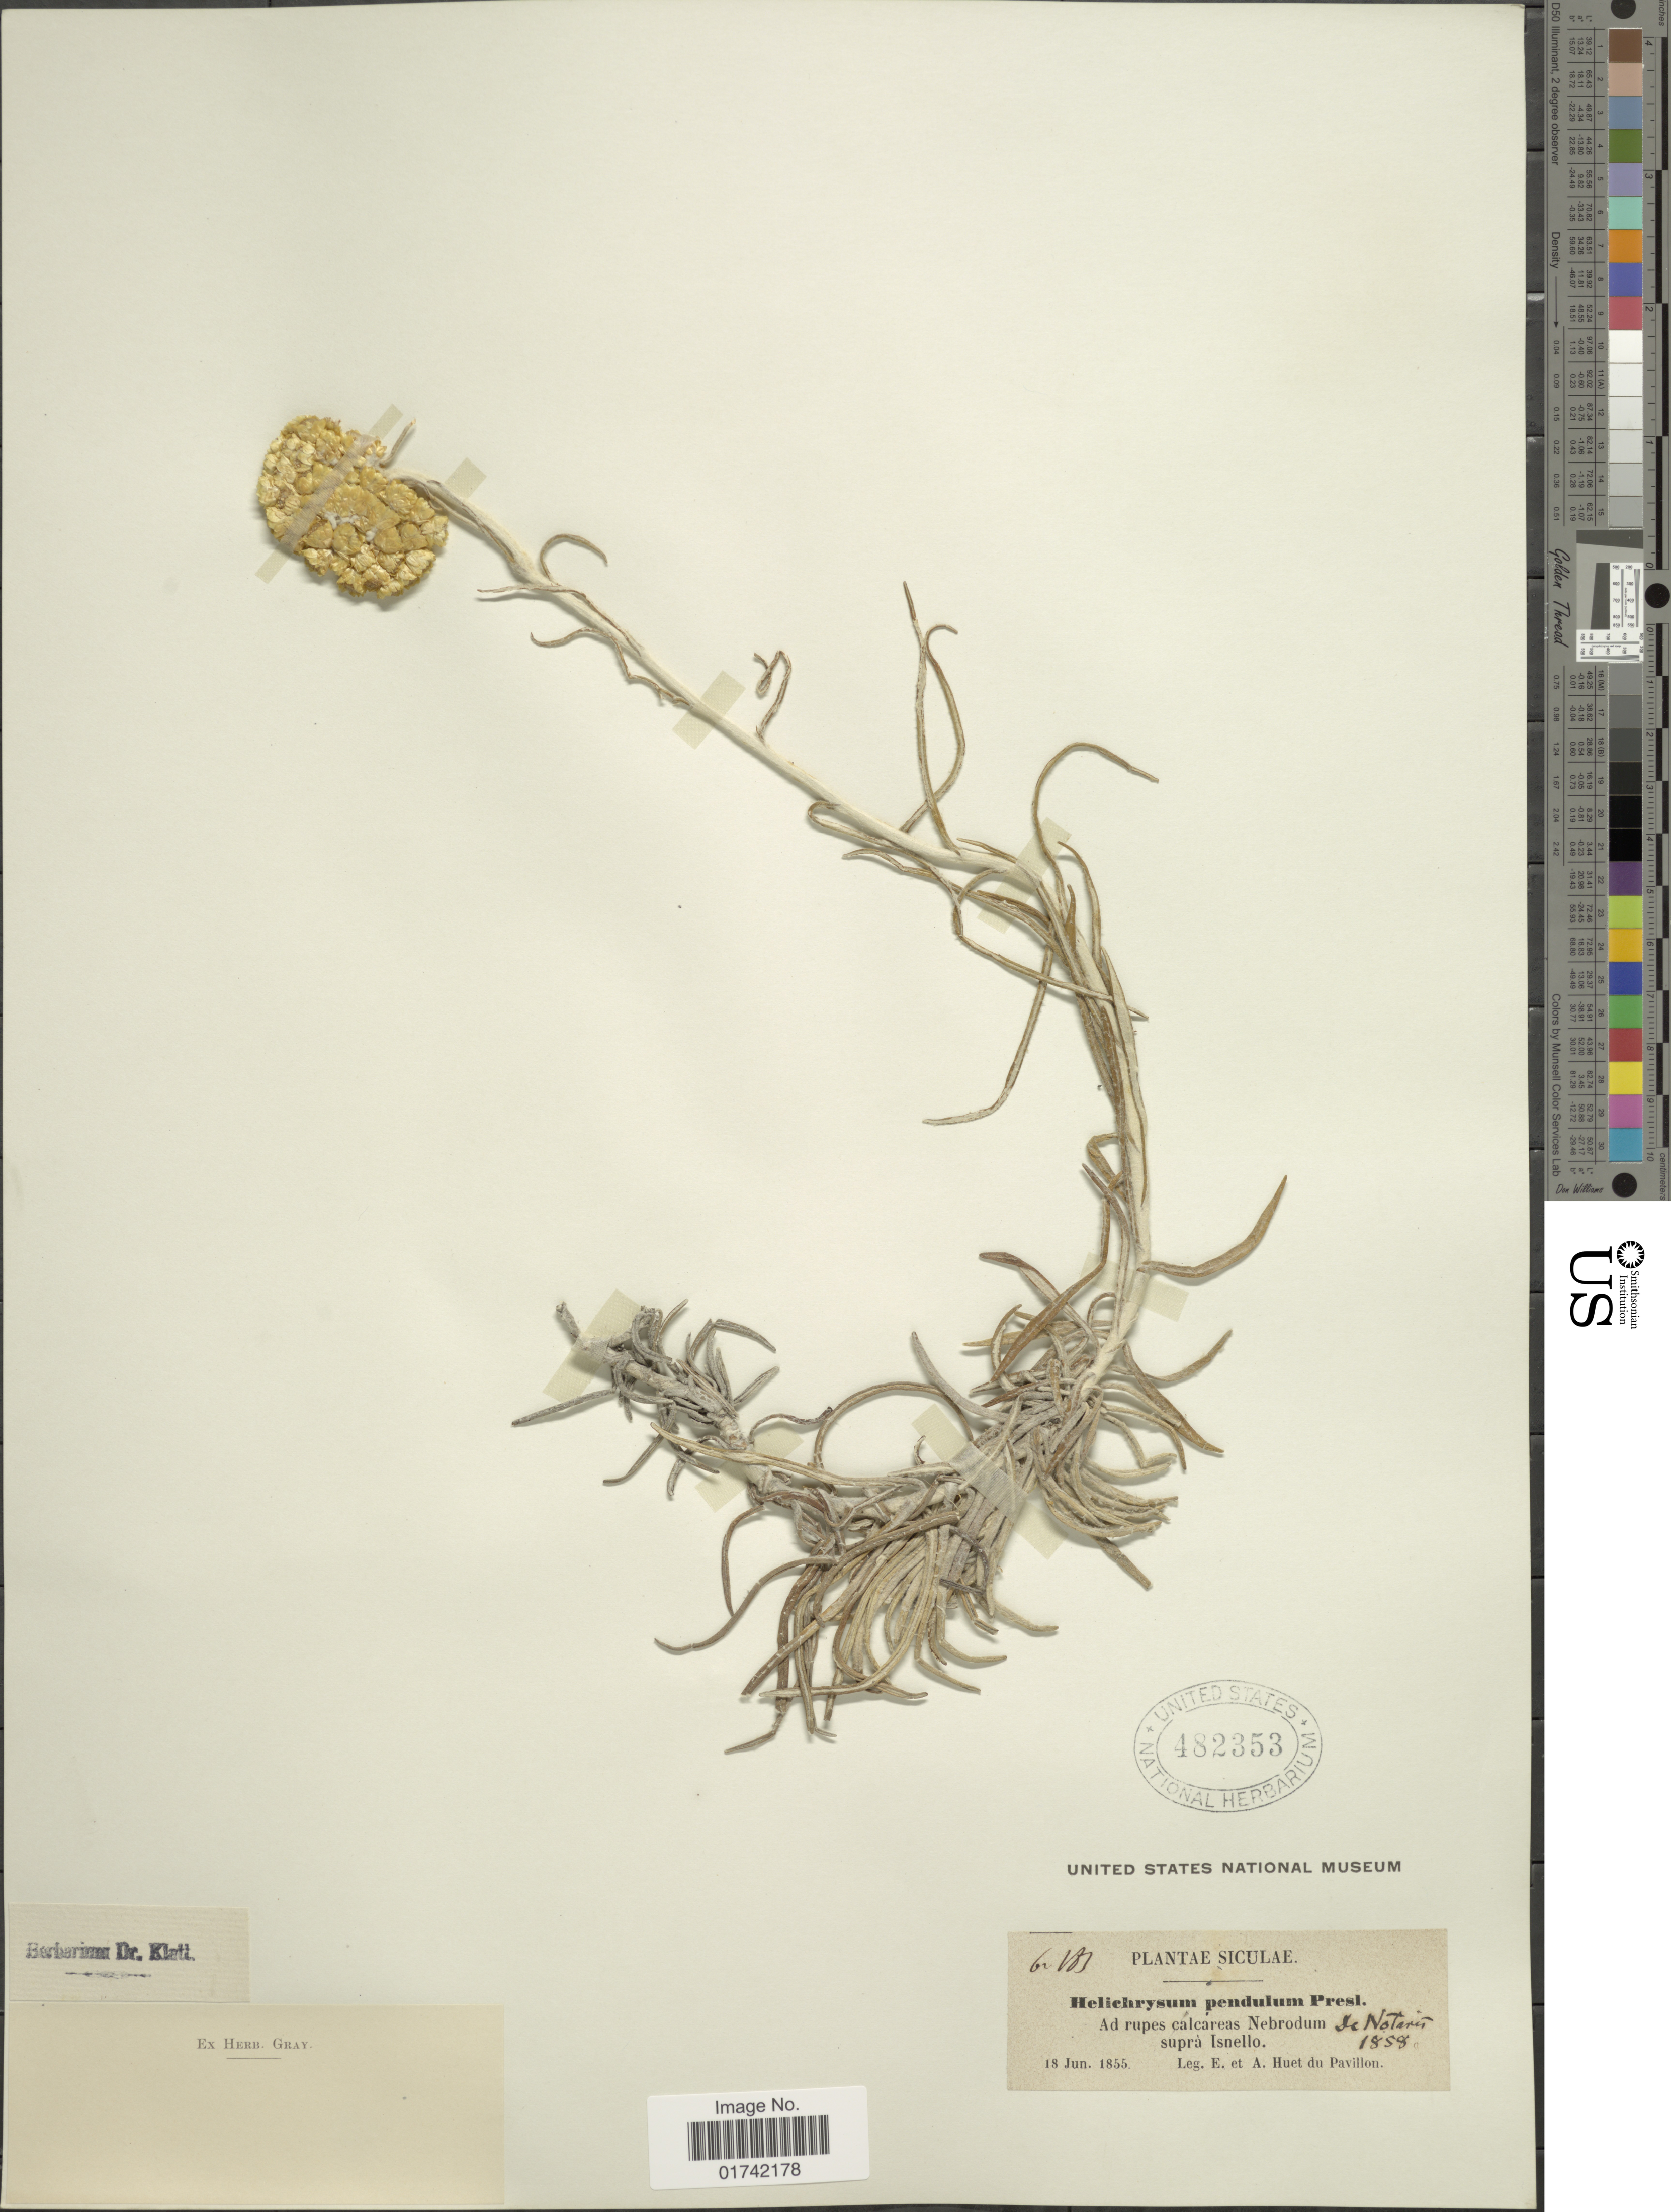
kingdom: Plantae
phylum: Tracheophyta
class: Magnoliopsida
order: Asterales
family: Asteraceae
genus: Helichrysum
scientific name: Helichrysum pendulum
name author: (C. Presl) C. Presl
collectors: E. Huet du Pavillon & A. Huet du Pavillon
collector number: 6183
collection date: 1855-06-18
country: Italy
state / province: Siciliana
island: Sicily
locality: ad rupes calcareas Nebrodum supra Isnello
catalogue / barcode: US 482353